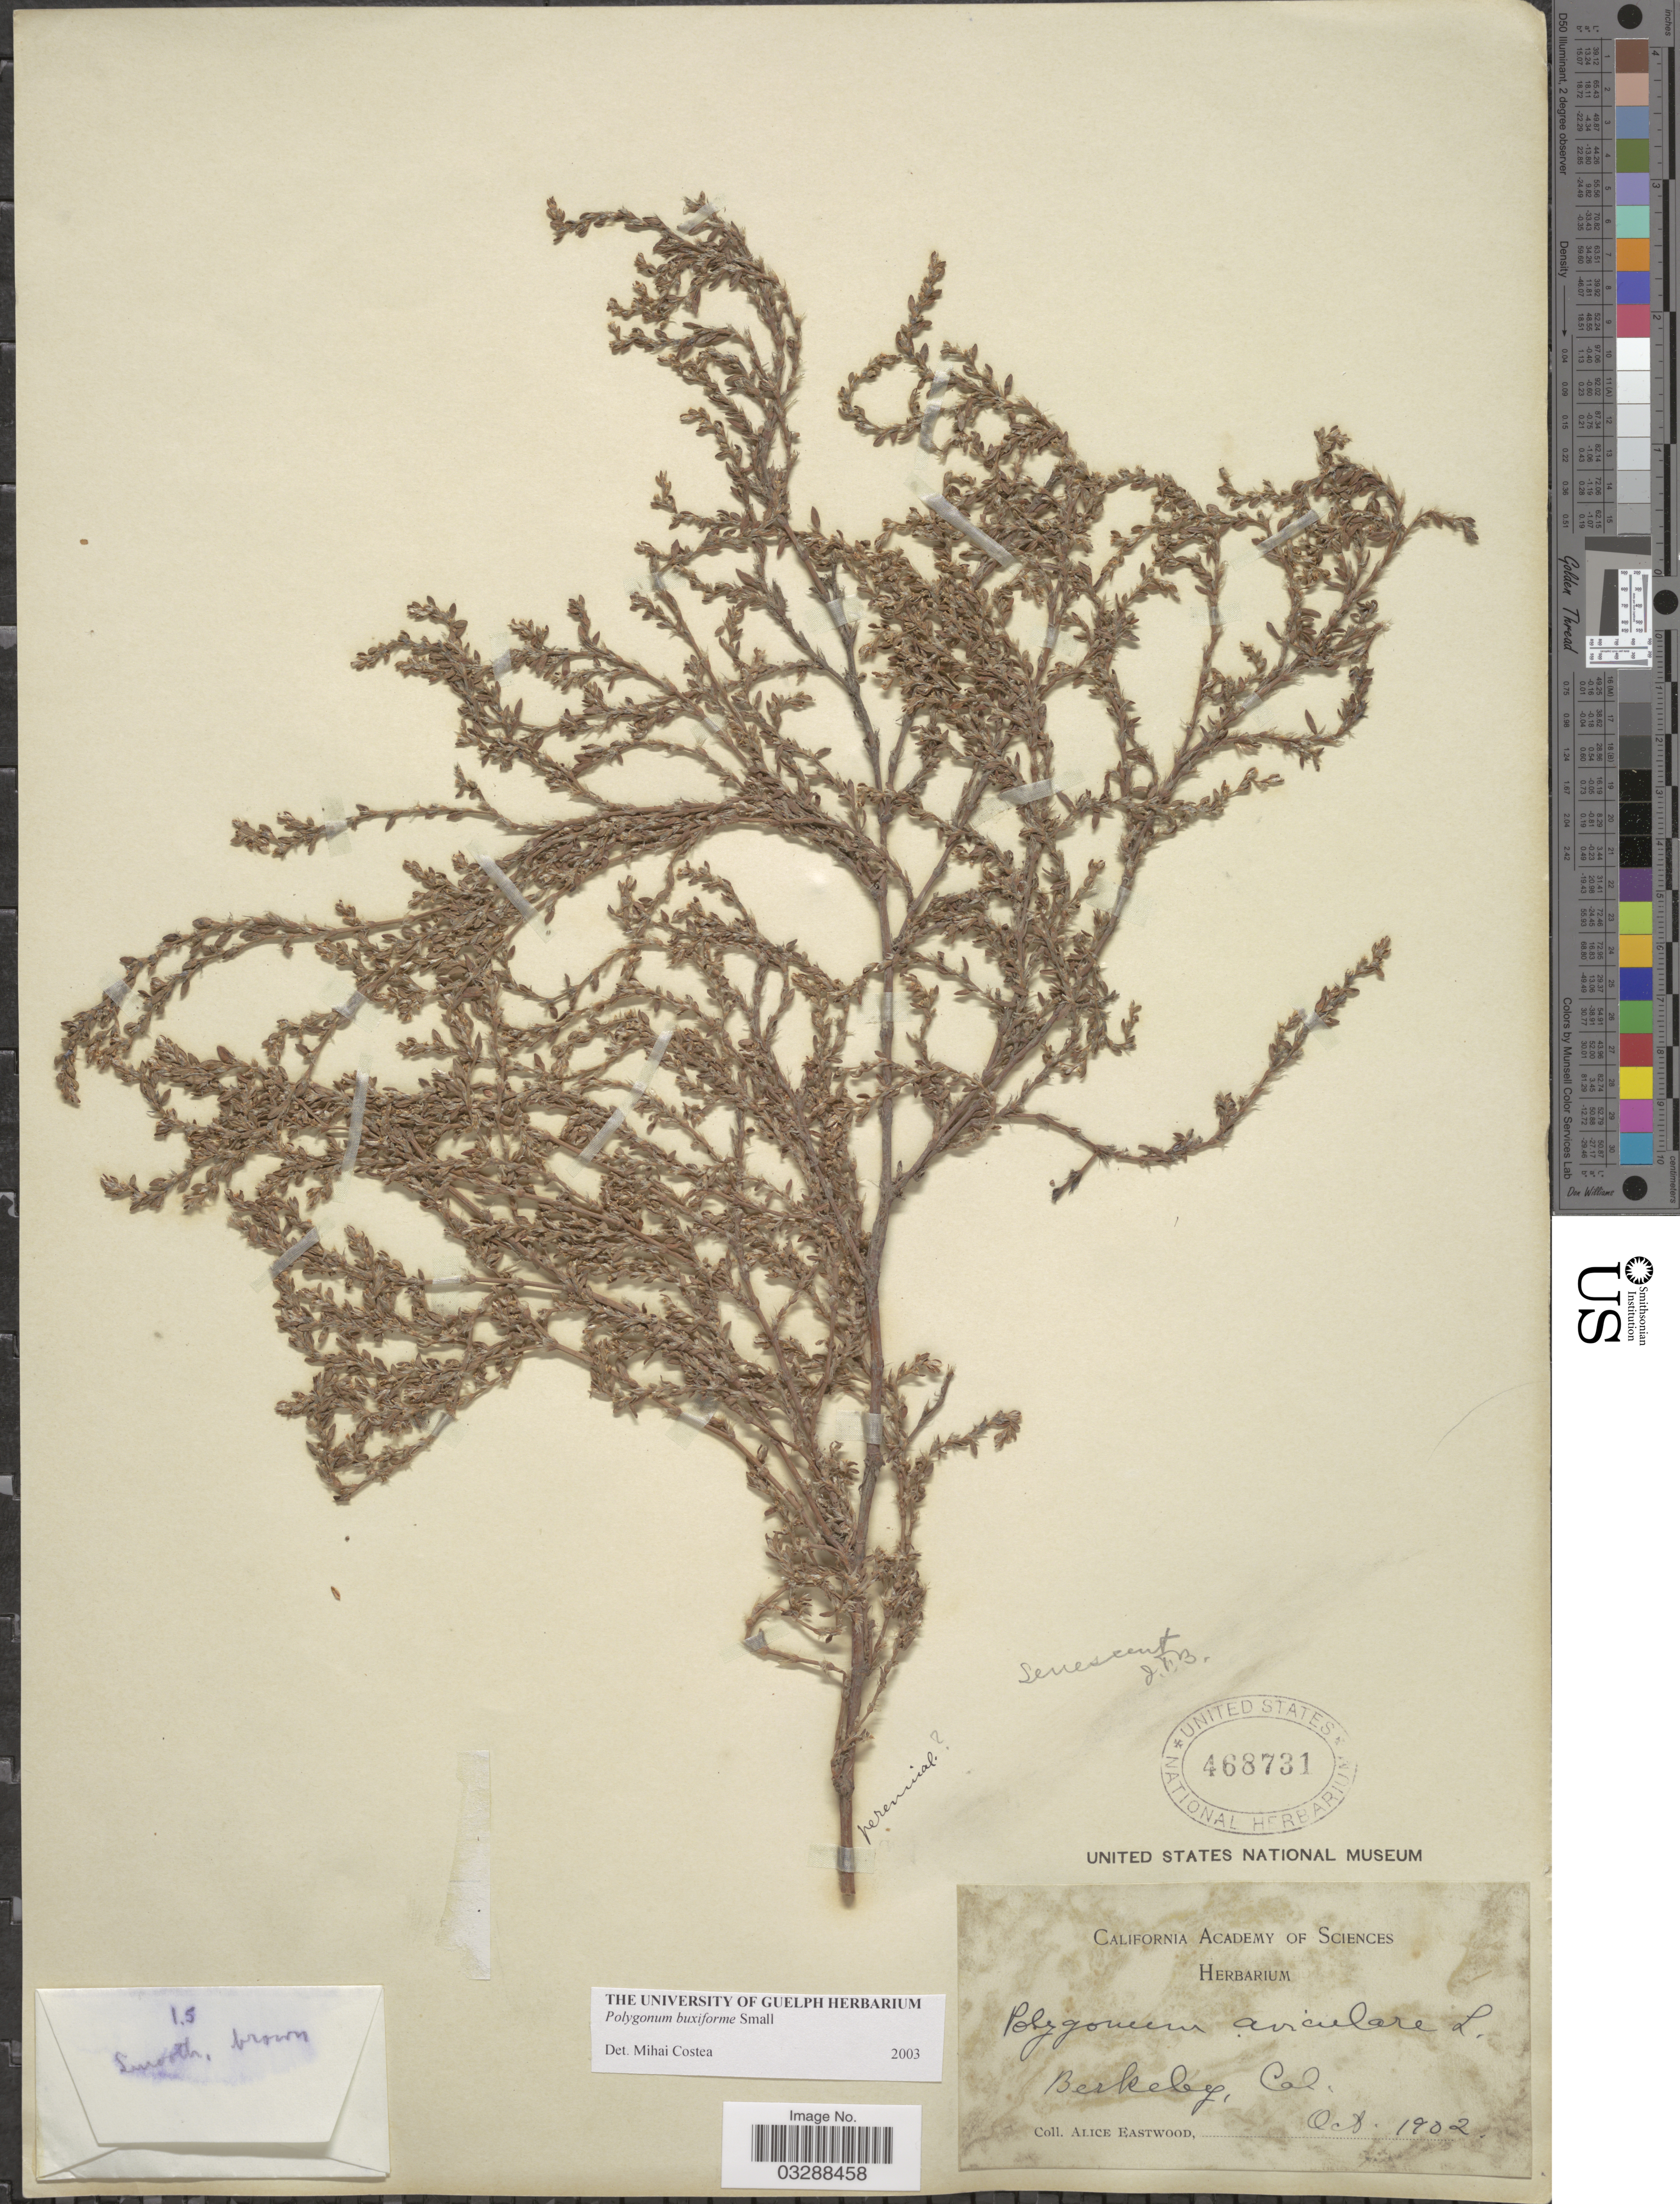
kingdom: Plantae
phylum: Tracheophyta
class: Magnoliopsida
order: Caryophyllales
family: Polygonaceae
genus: Polygonum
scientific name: Polygonum buxiforme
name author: Small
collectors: A. Eastwood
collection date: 1902-10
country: United States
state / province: California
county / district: Alameda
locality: Berkeley.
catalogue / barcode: US 468731